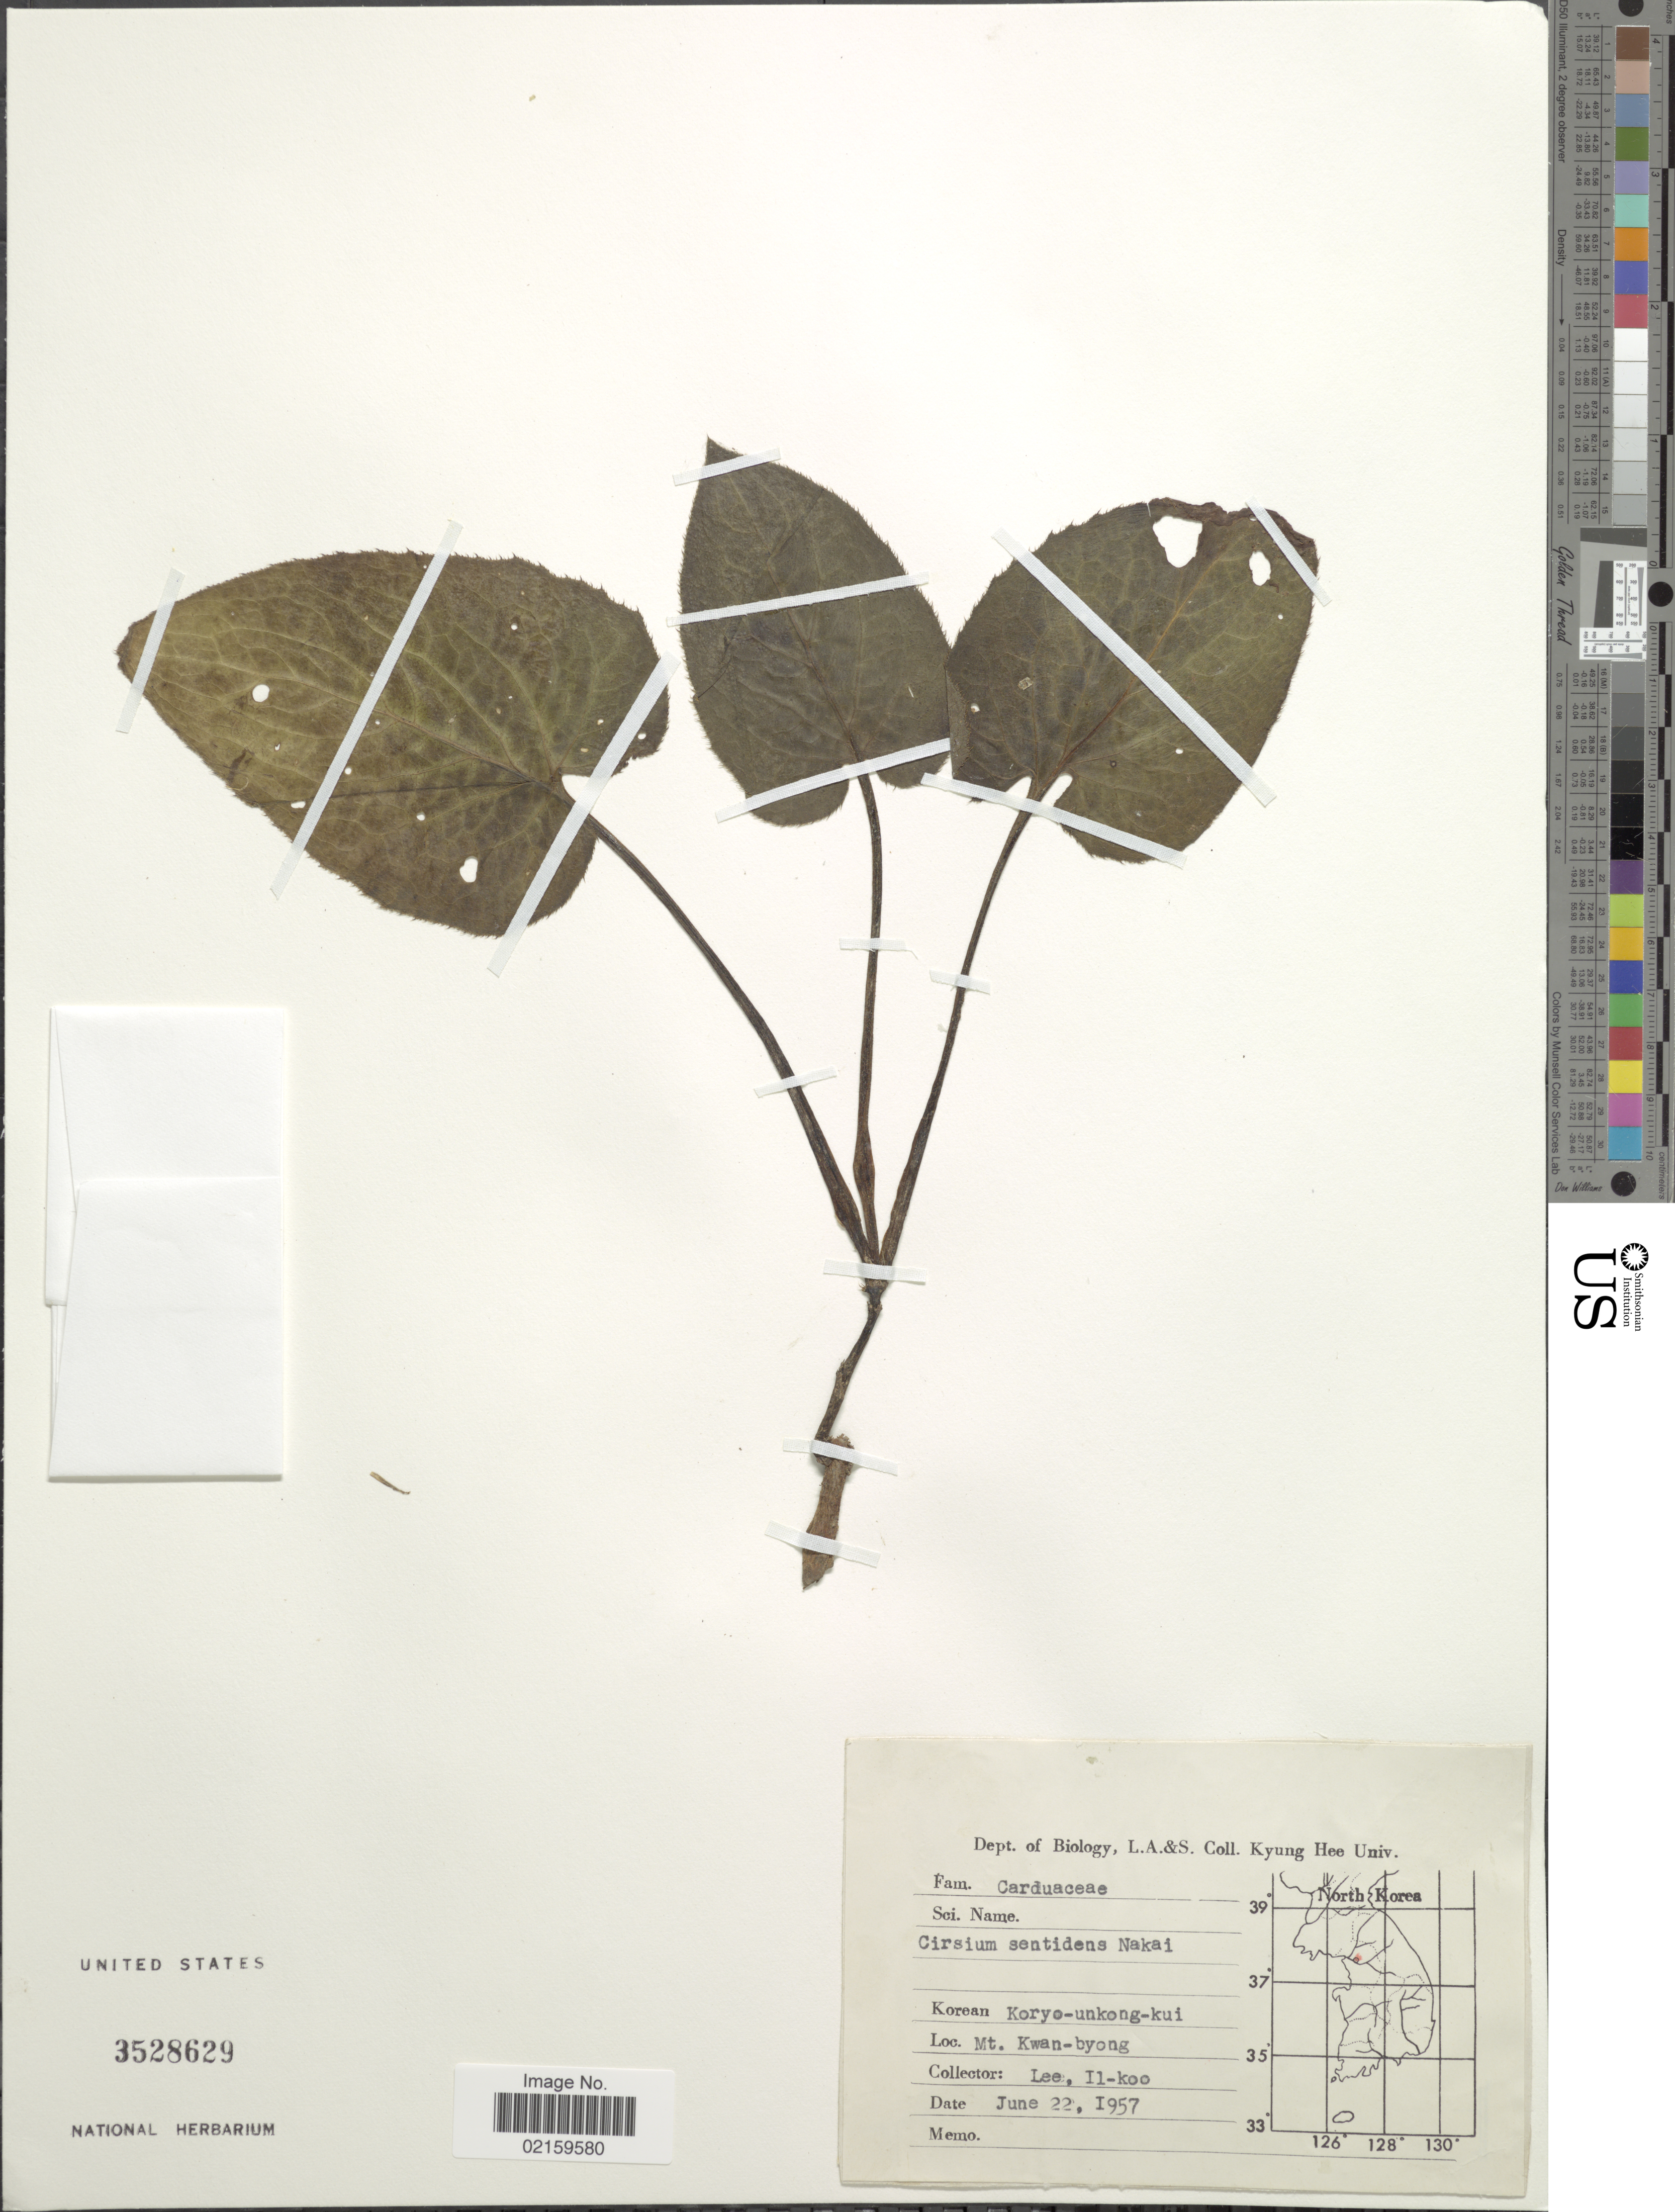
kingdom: Plantae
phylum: Tracheophyta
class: Magnoliopsida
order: Asterales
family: Asteraceae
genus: Cirsium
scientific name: Cirsium sentidens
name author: Nakai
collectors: Il-Ko Lee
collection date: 1957-06-22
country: South Korea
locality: Mt. Kwan-byong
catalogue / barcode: US 3528629